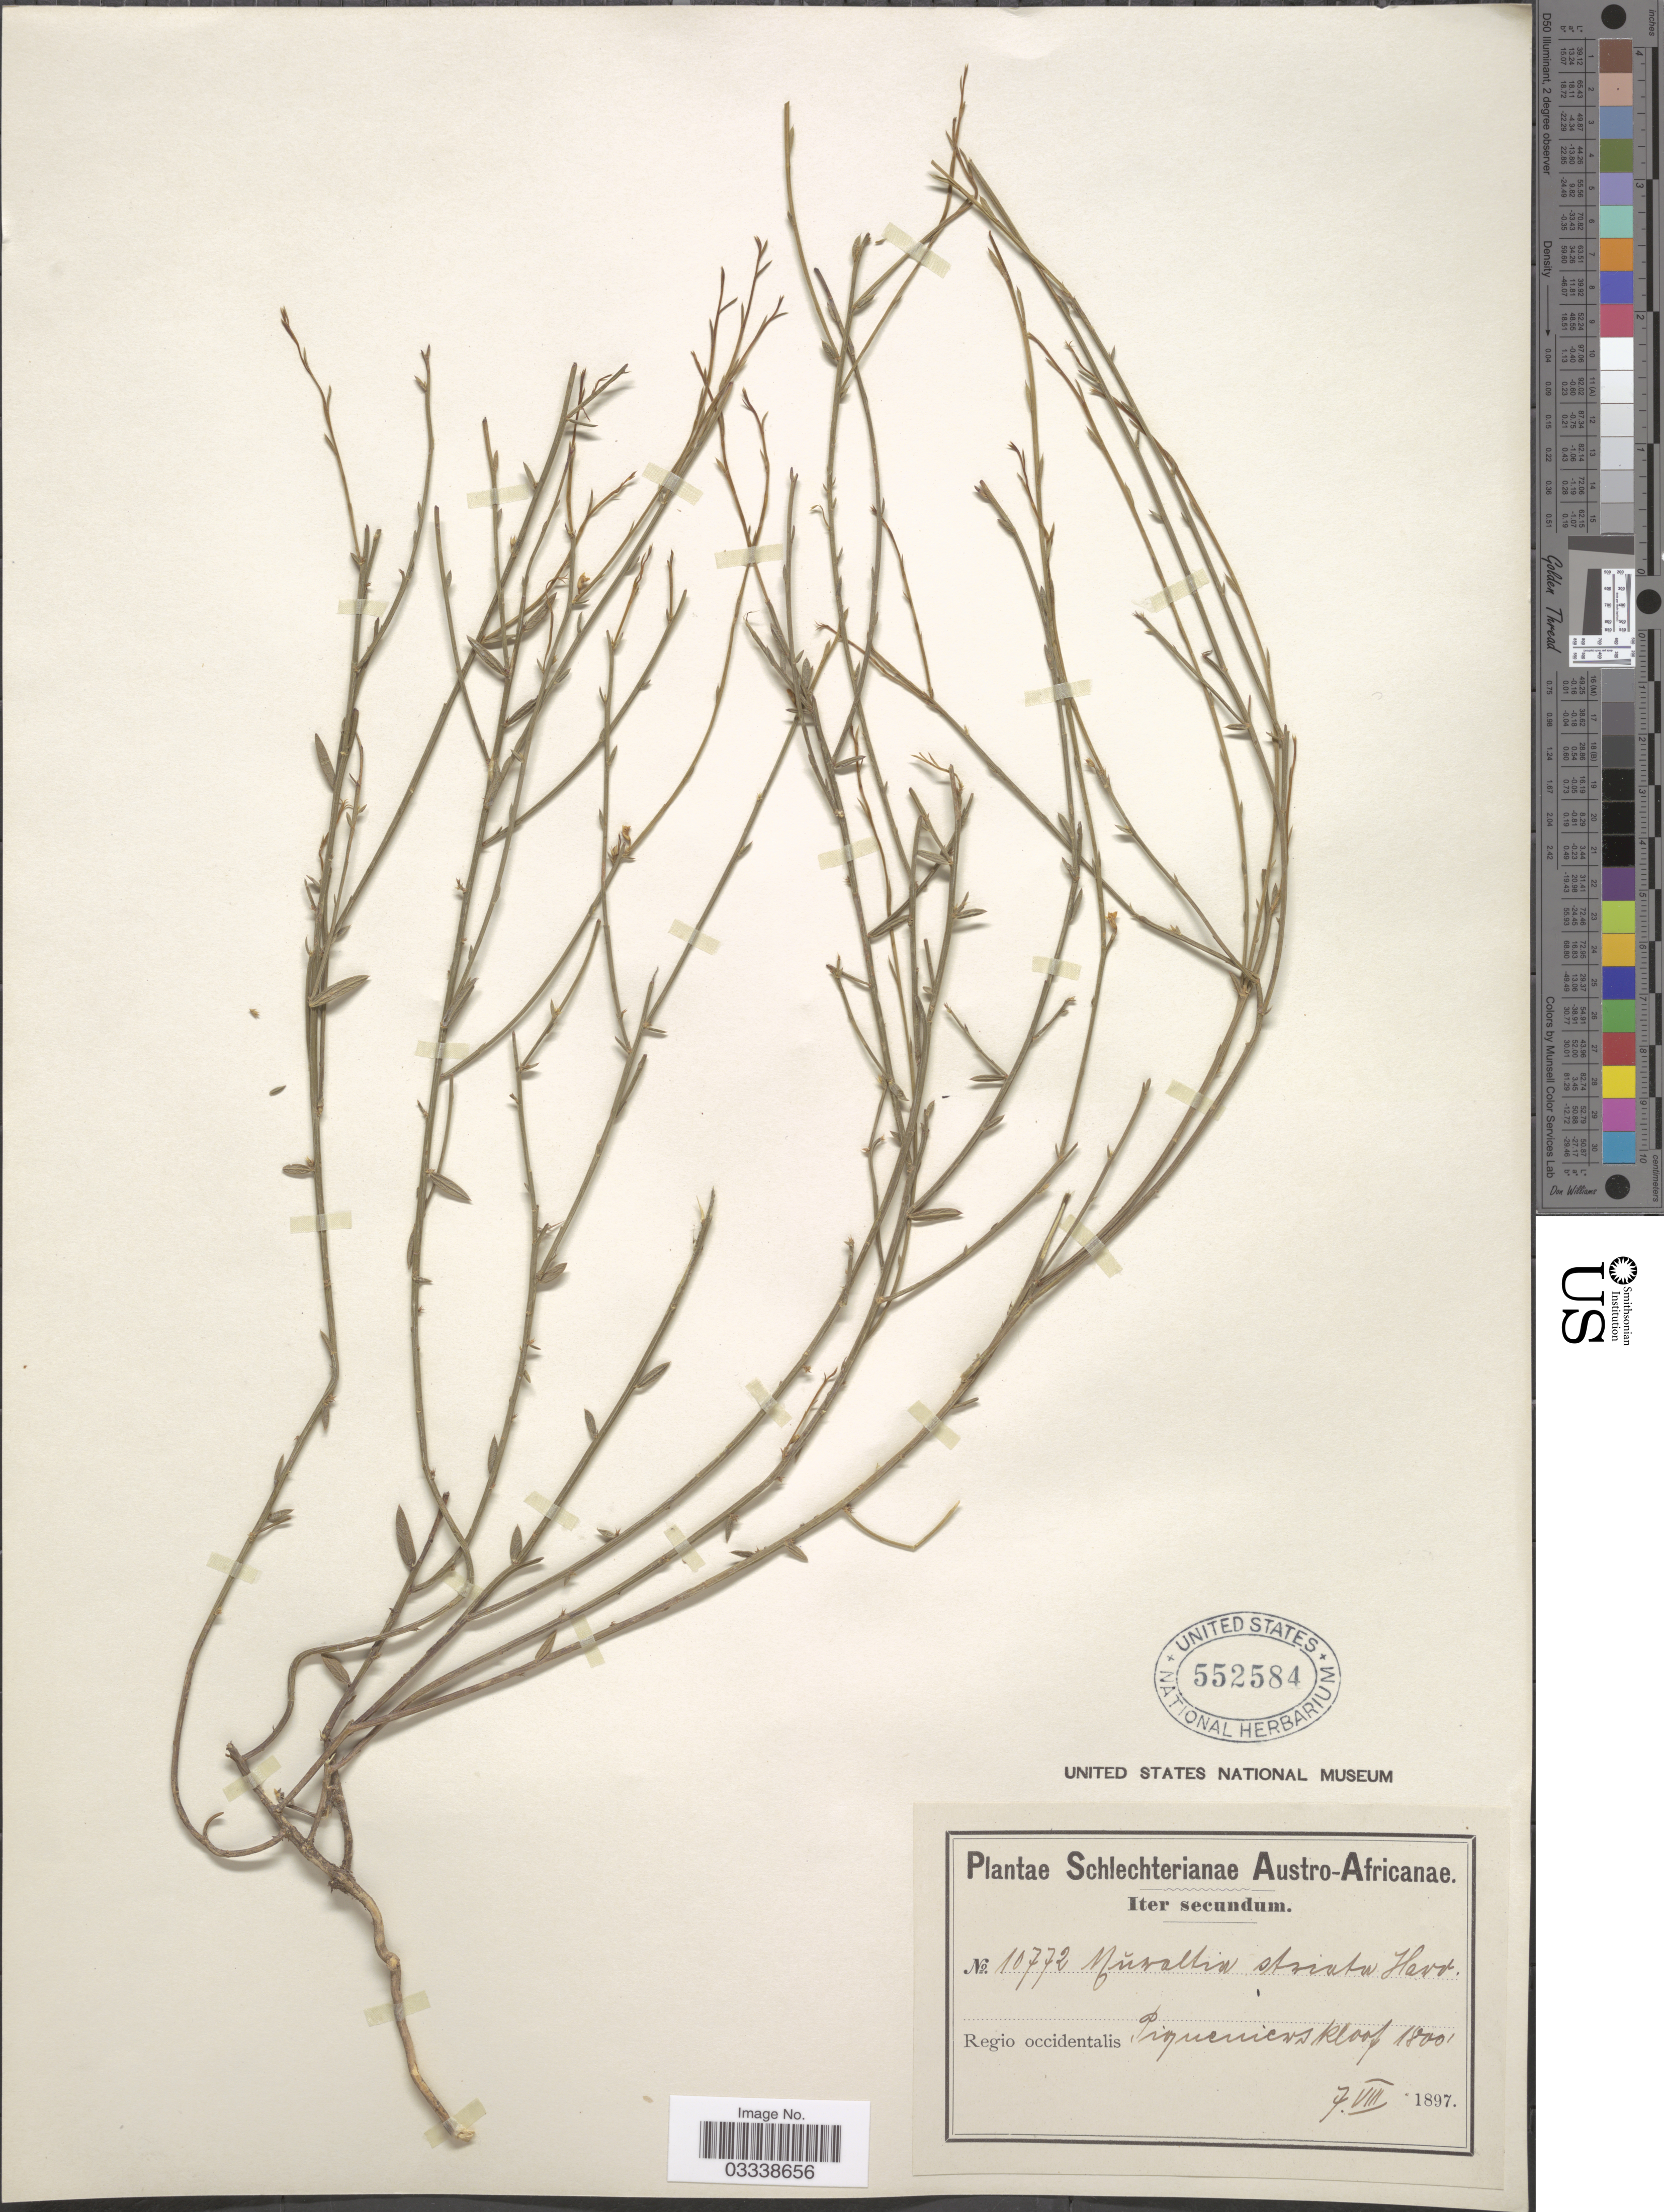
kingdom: Plantae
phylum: Tracheophyta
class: Magnoliopsida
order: Fabales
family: Polygalaceae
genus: Muraltia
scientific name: Muraltia striata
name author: DC.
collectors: Schlechter, --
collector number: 10772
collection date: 1897-08-07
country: South Africa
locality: Austro-Africanae. Regio occidentalis Piqueniers Kloof.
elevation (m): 549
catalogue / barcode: US 552584